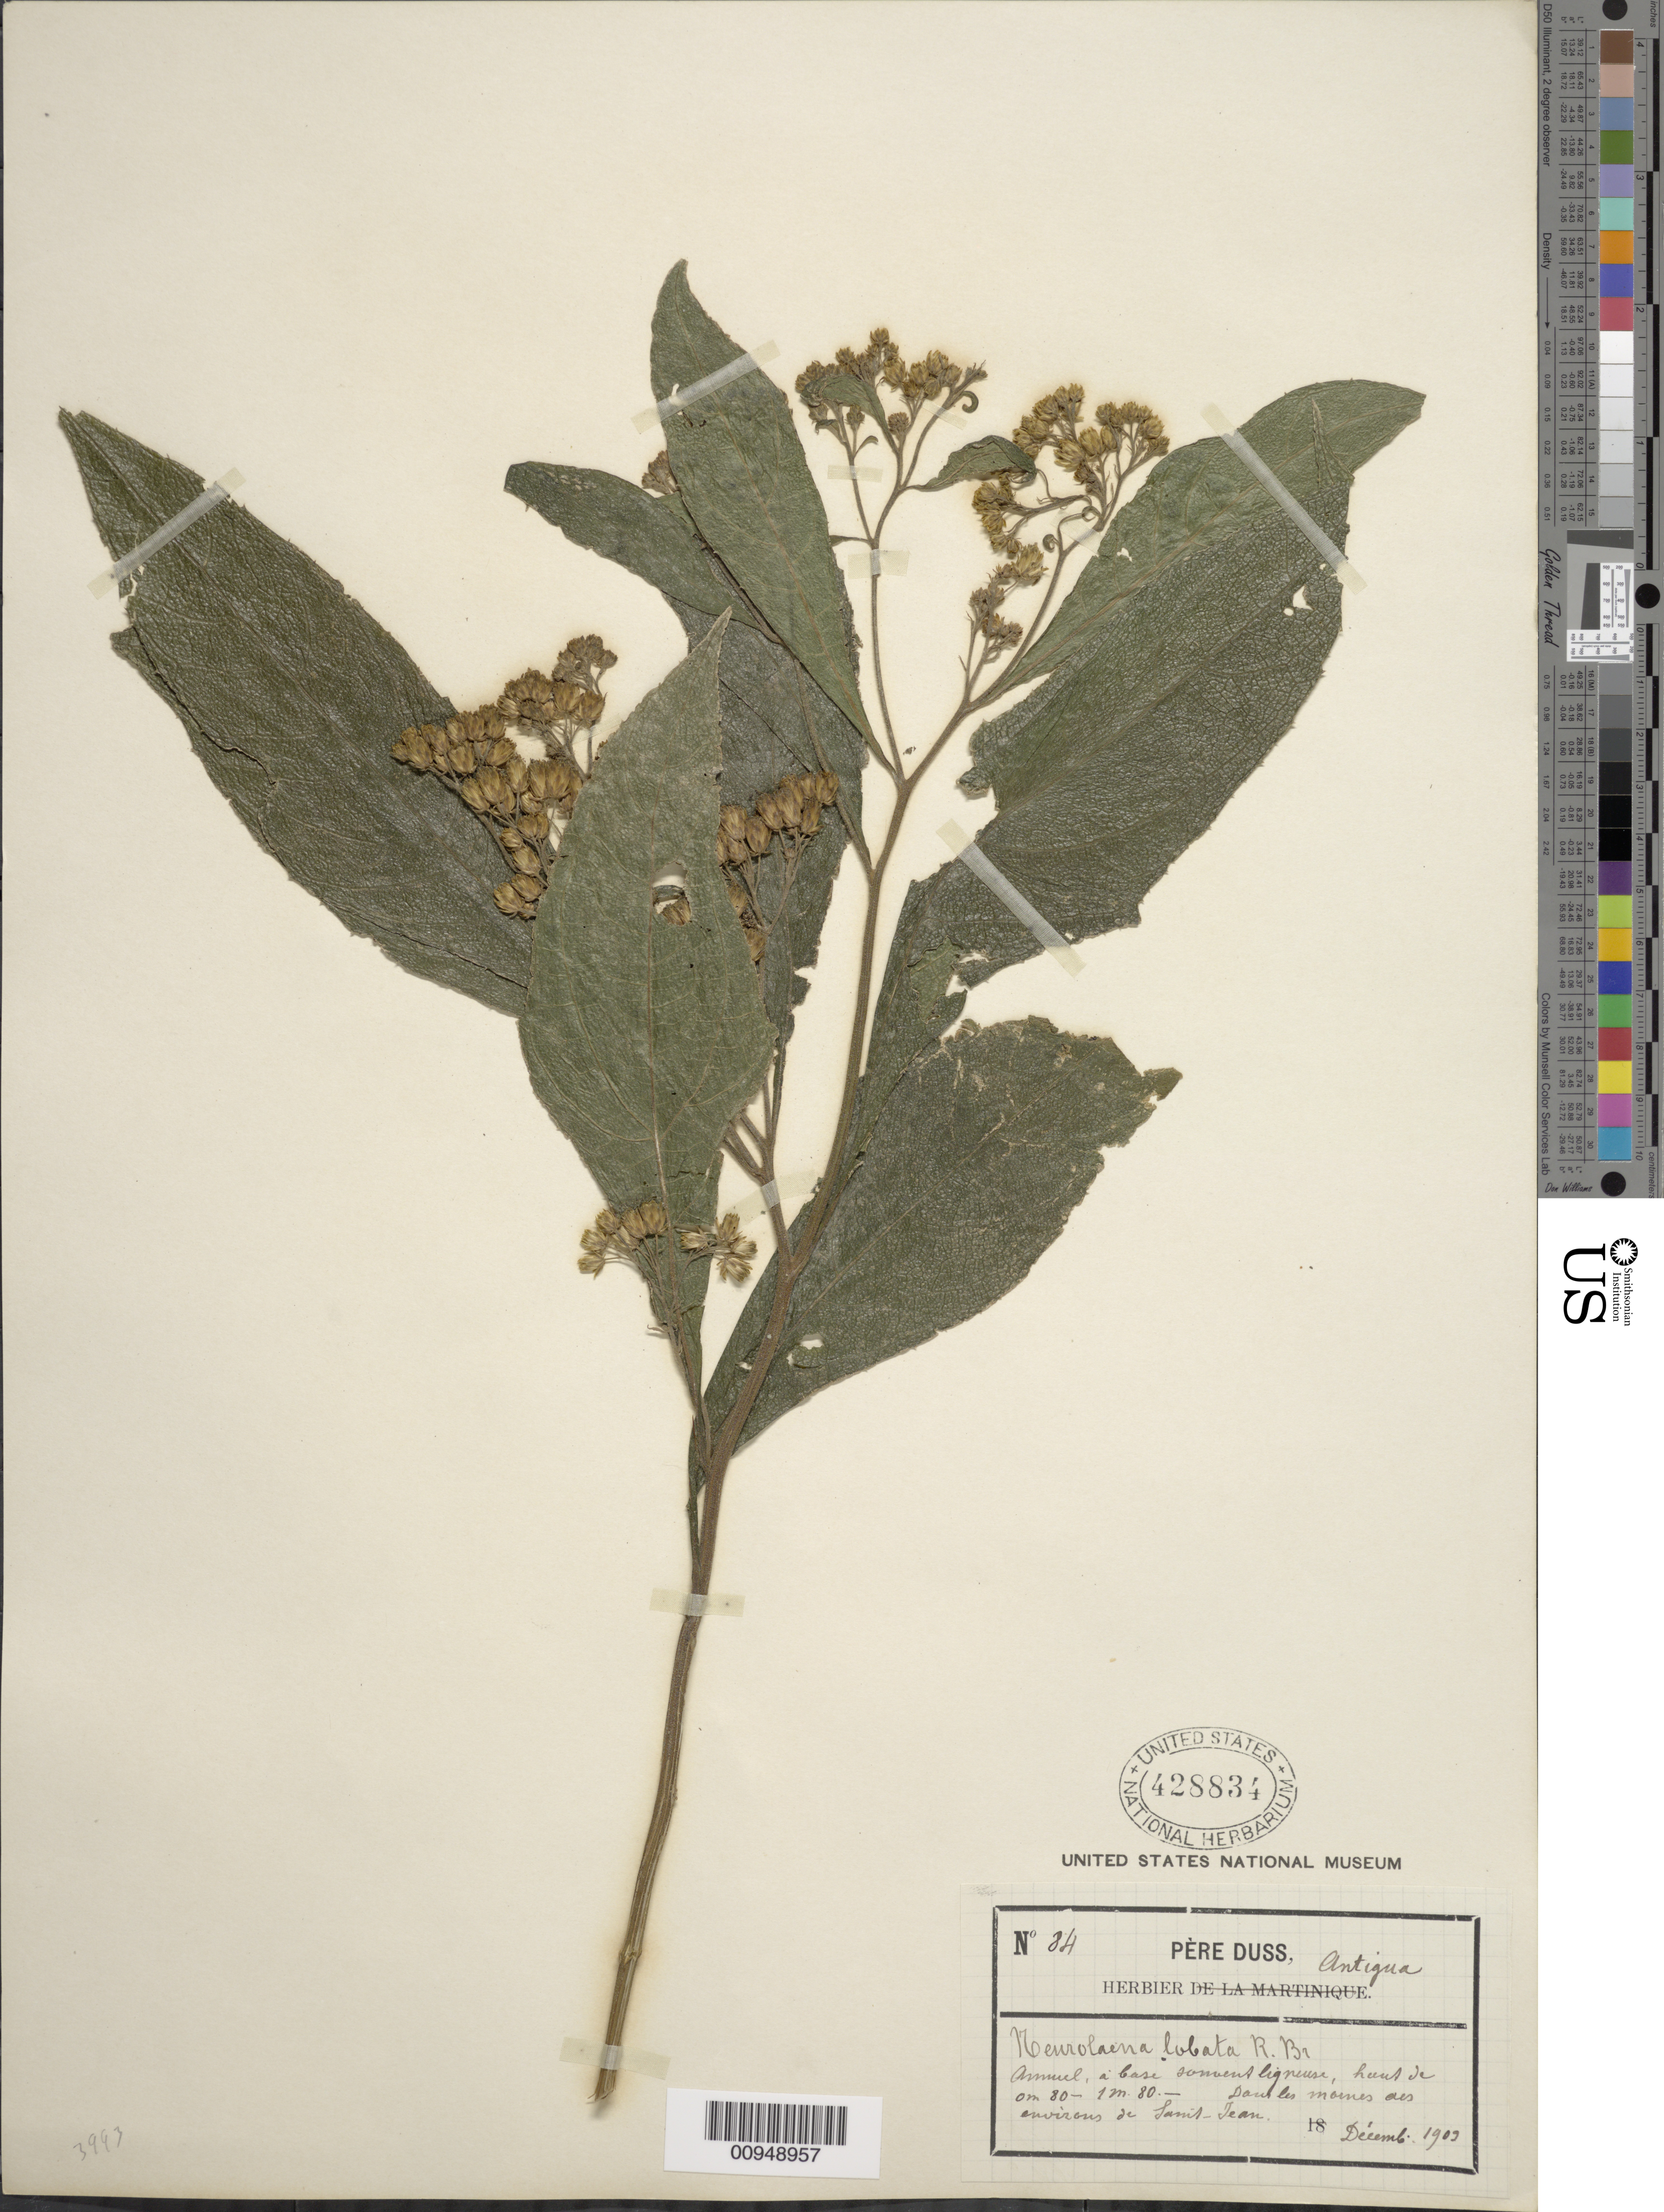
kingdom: Plantae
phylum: Tracheophyta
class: Magnoliopsida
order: Asterales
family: Asteraceae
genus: Neurolaena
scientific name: Neurolaena lobata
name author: (L.) R. Br. ex Cass.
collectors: Père Duss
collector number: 84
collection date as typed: Dec 1902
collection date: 1902-12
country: Antigua and Barbuda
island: Leeward Is.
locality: Dous les mornes des environs de Saint Jean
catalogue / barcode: US 428834